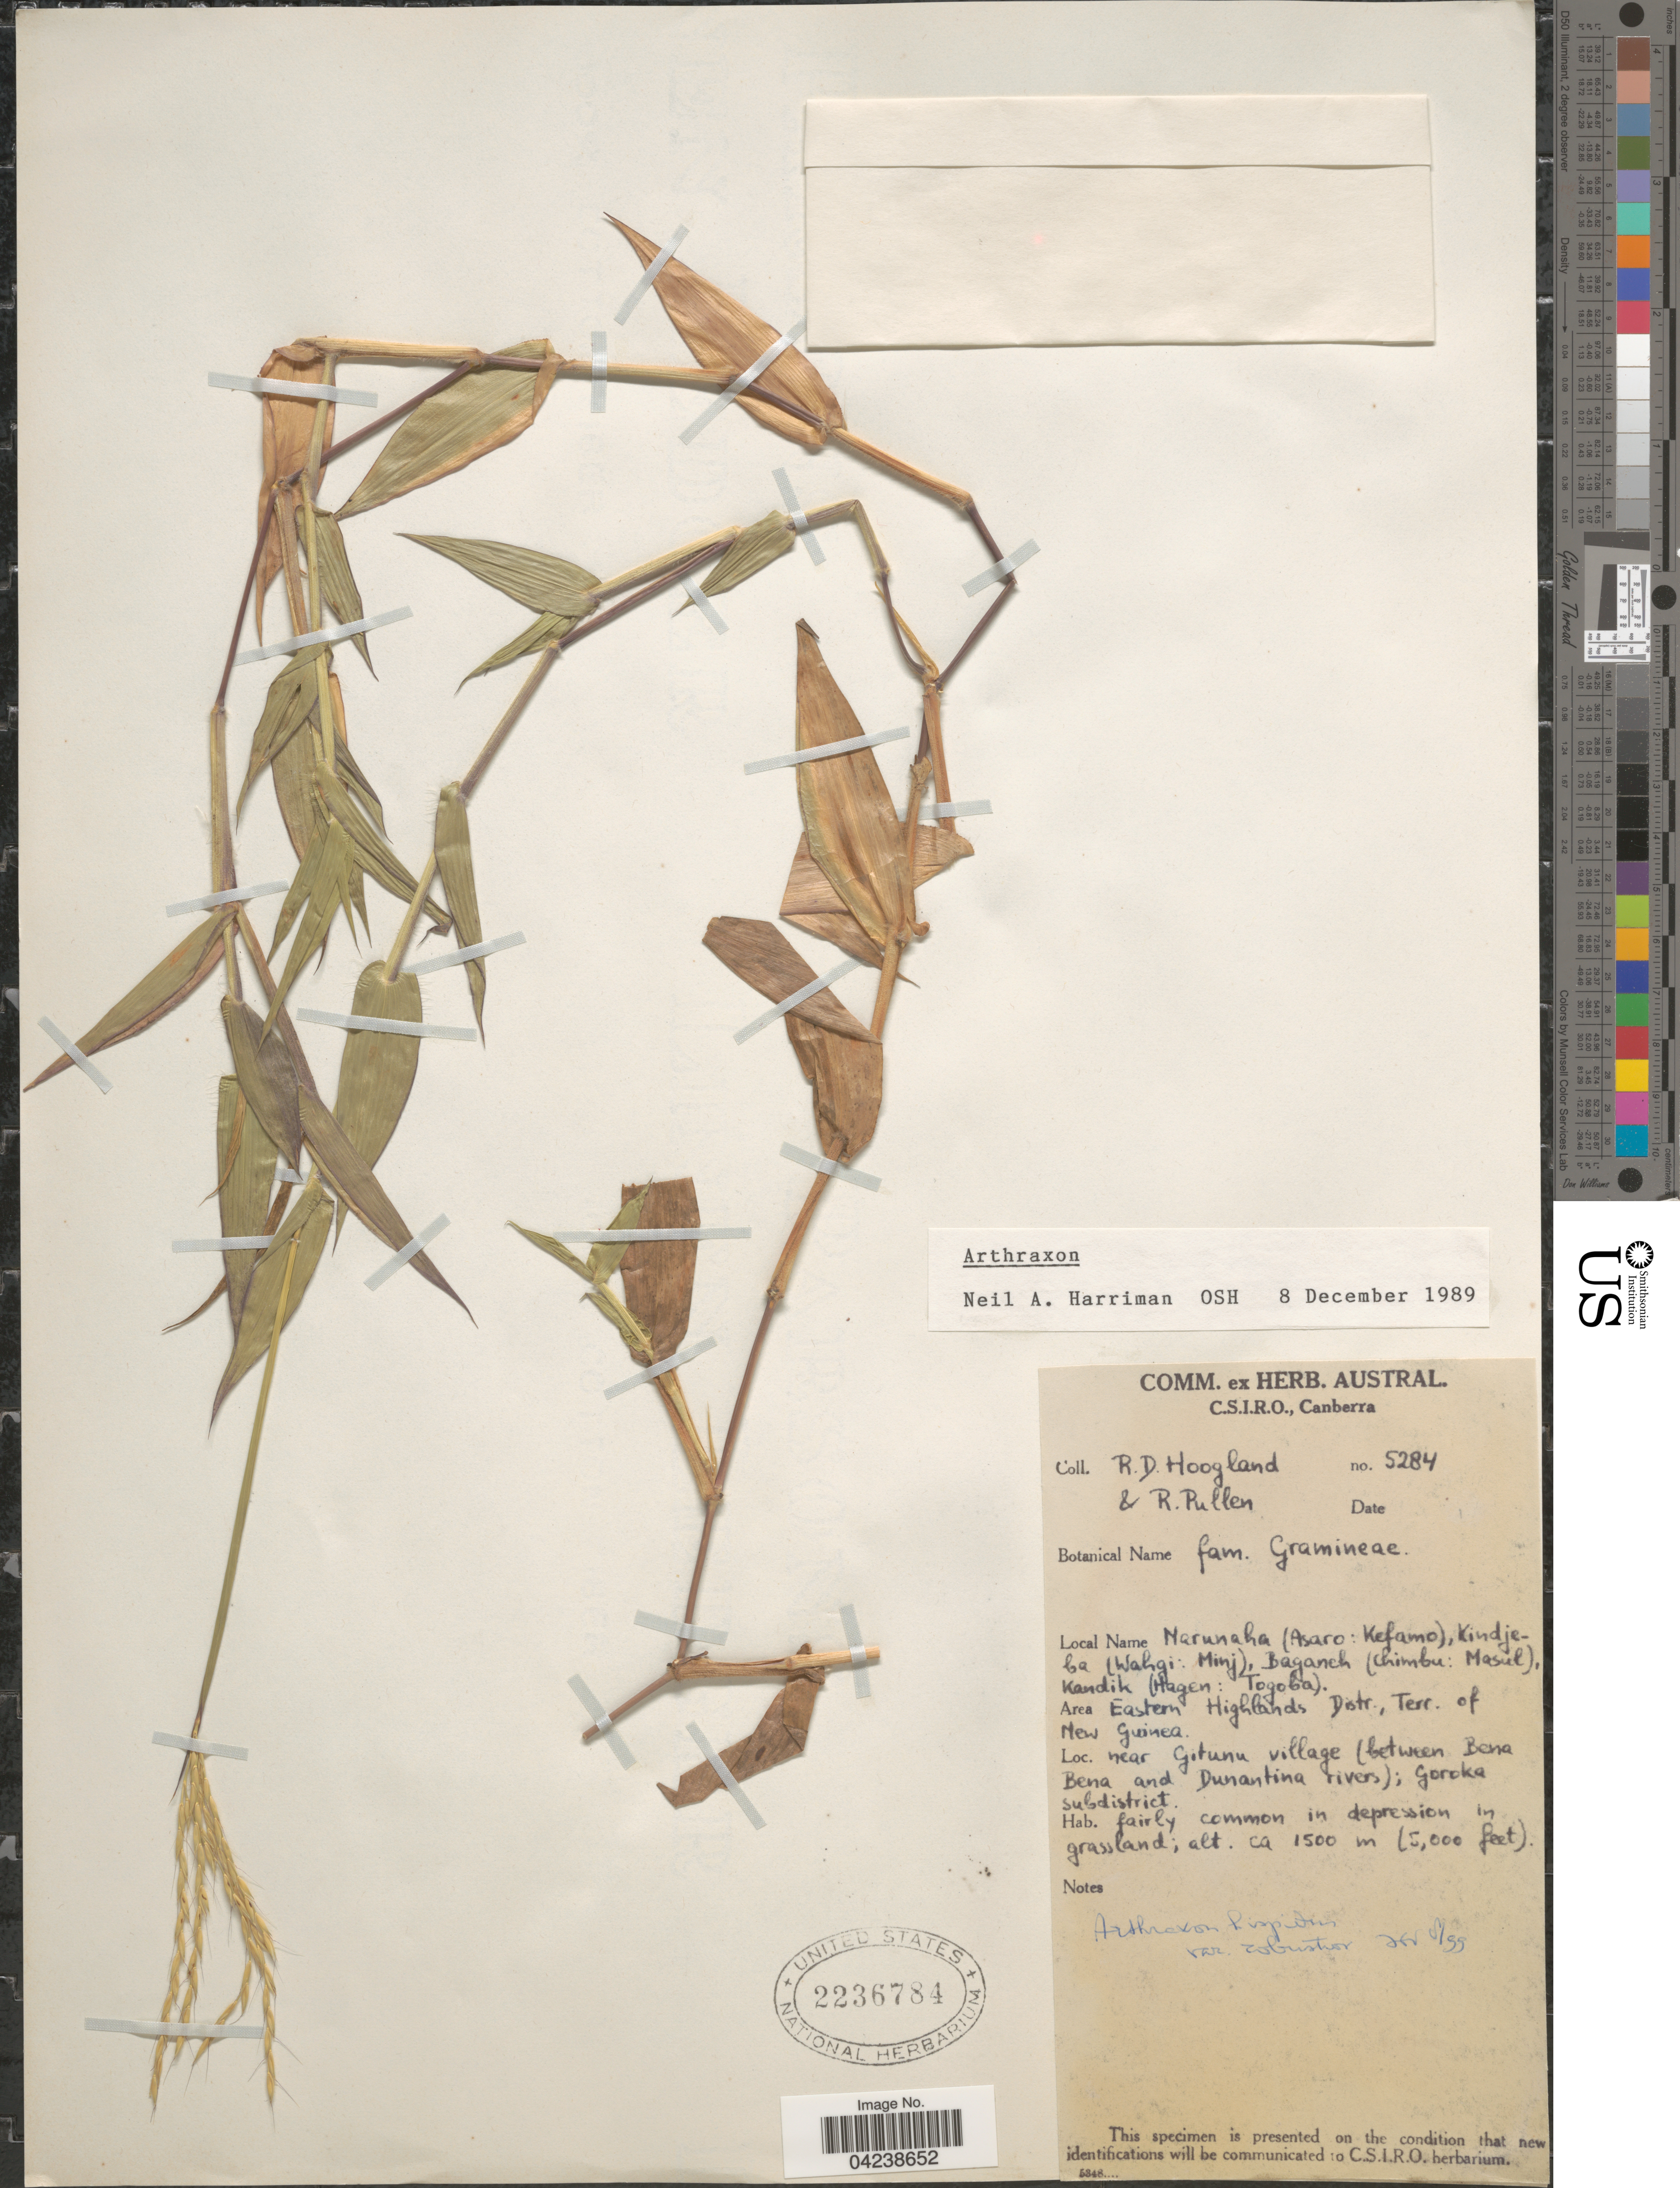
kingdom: Plantae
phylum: Tracheophyta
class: Liliopsida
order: Poales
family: Poaceae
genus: Arthraxon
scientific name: Arthraxon hispidus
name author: (Thunb.) Makino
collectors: R. D. Hoogland & R. Pullen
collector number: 5284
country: Papua New Guinea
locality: Eastern Highlands, Distr., Terr. of New Guinea. Near Gitunu village (between Bena Bena and Dunantina rivers); Goroka subdistrict.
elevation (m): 1500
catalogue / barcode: US 2236784